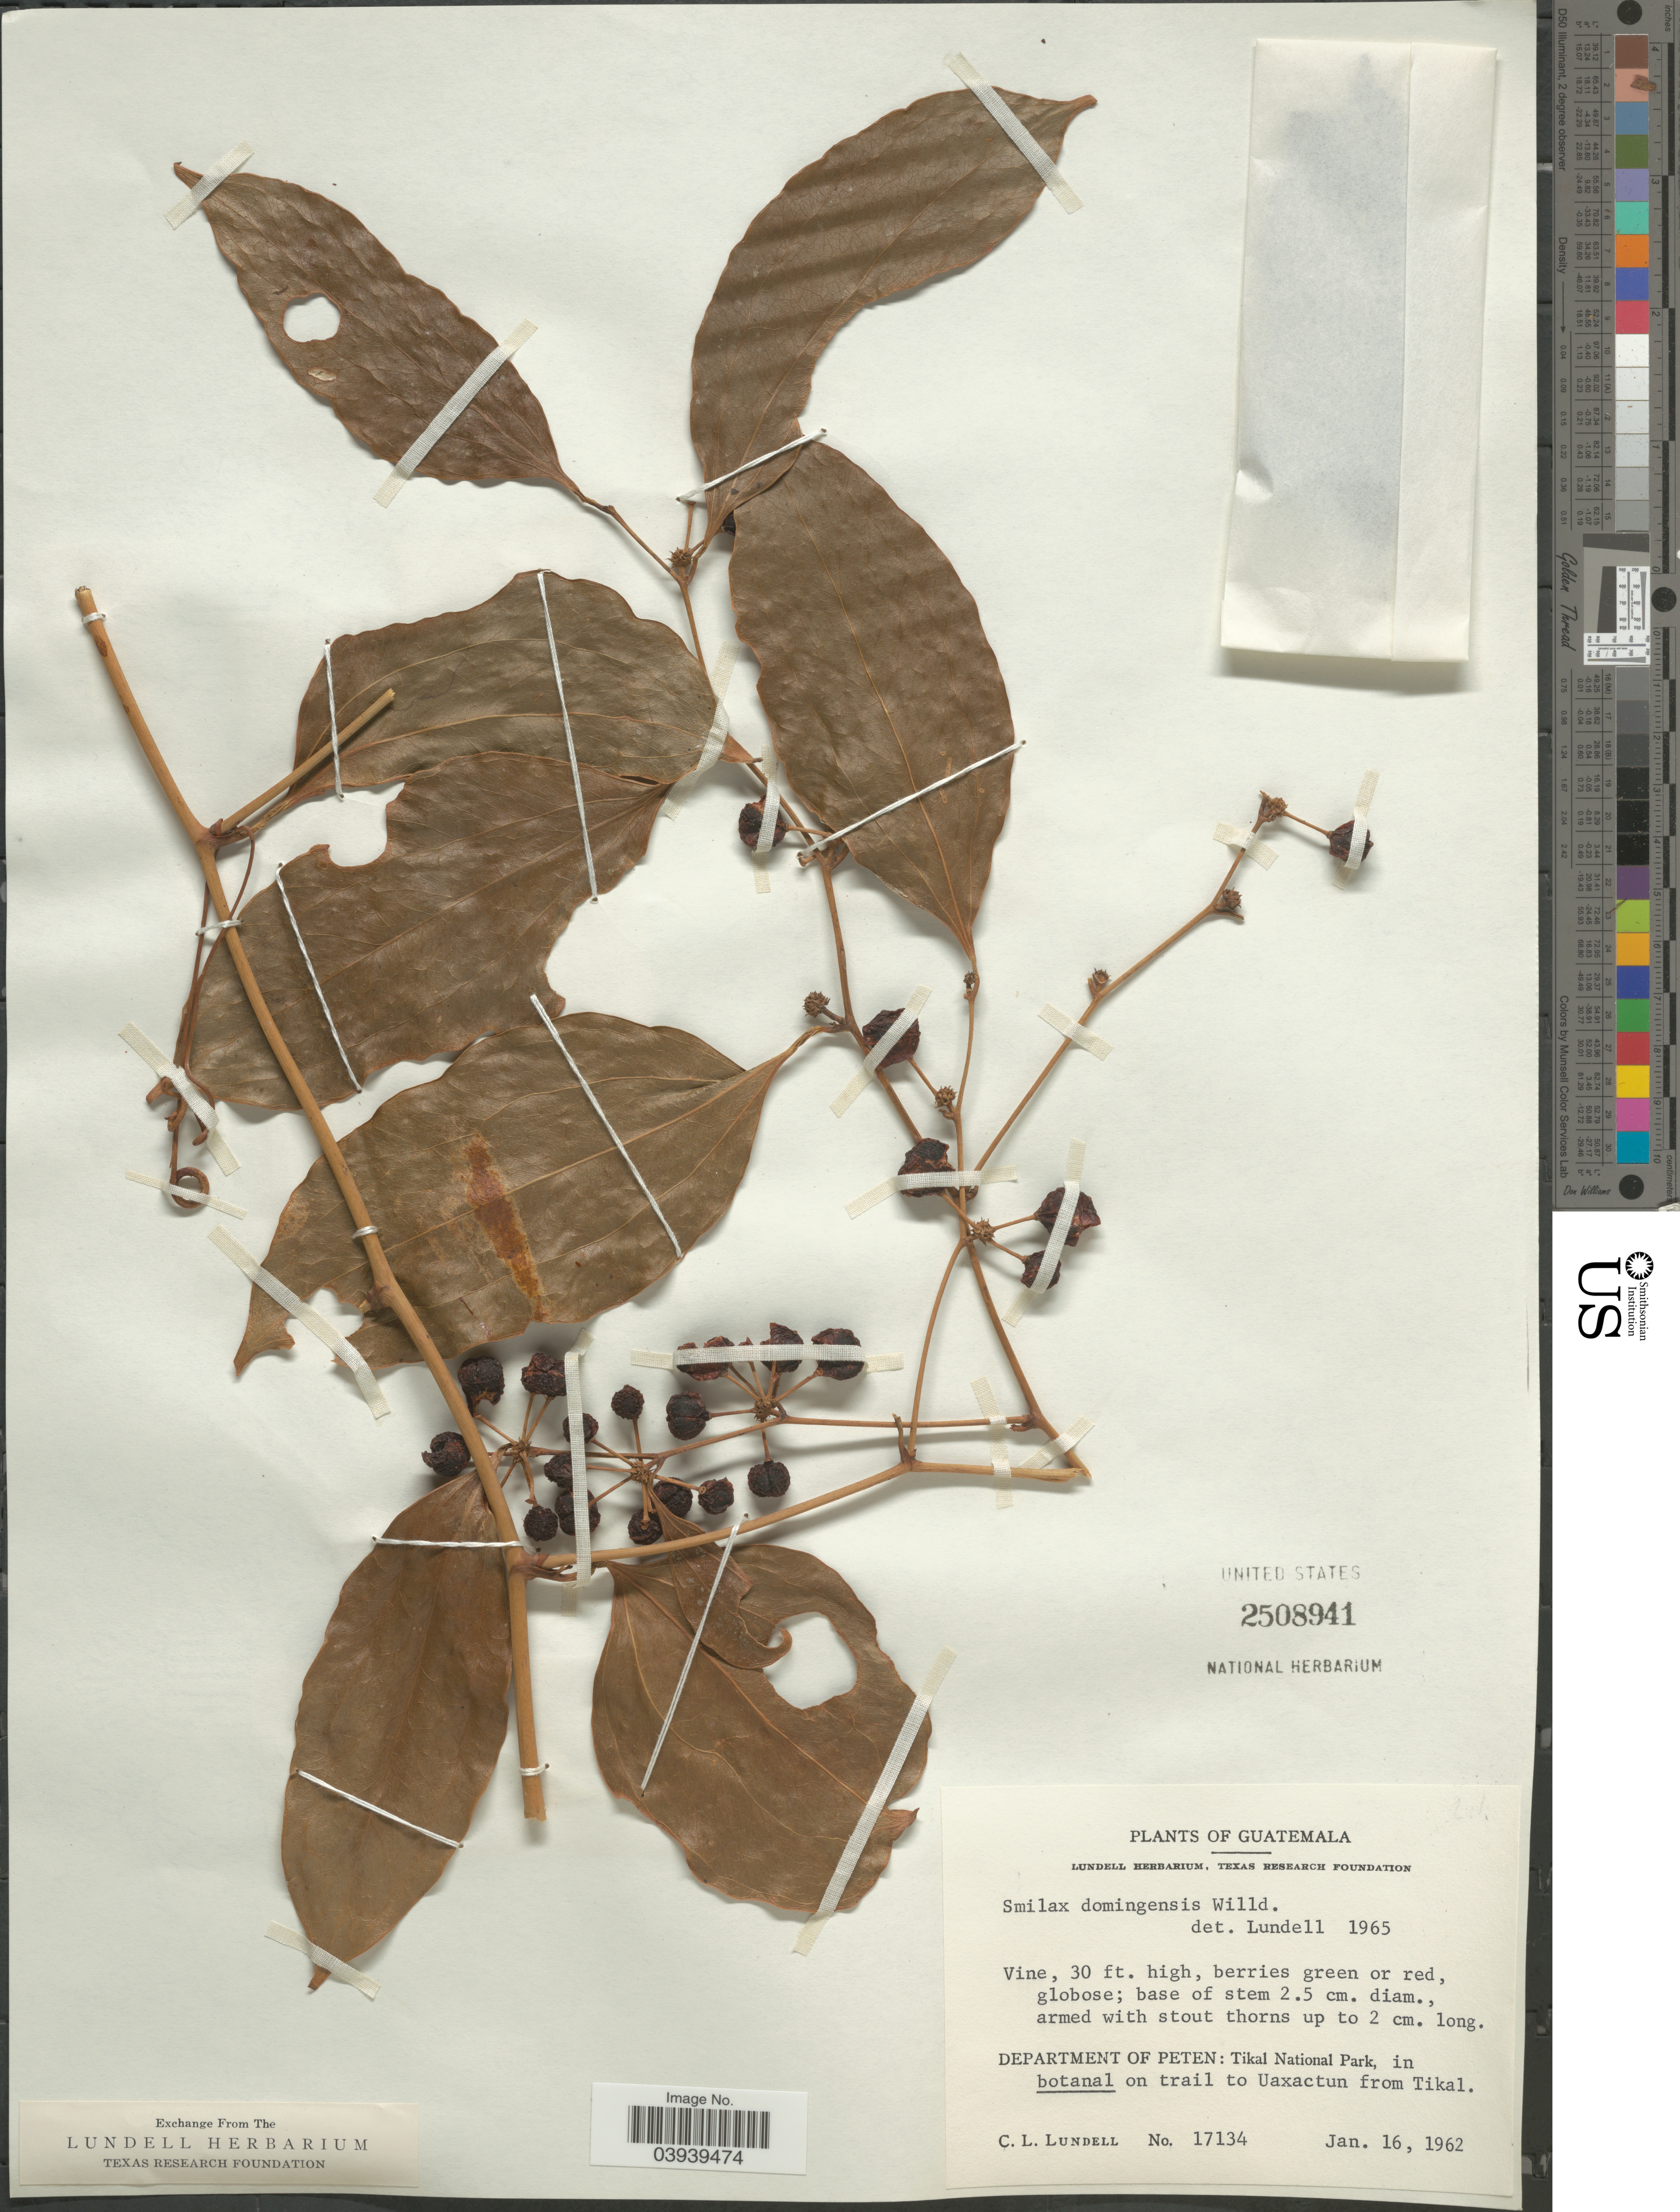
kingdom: Plantae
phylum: Tracheophyta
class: Liliopsida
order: Liliales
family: Smilacaceae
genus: Smilax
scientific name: Smilax domingensis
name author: Willd.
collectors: C. L. Lundell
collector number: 17134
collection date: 1962-01-16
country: Guatemala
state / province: El Peten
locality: Department of Peten: Tikal National Park, in botanal on trail to Uaxactun from Tikal.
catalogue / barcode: US 2508941